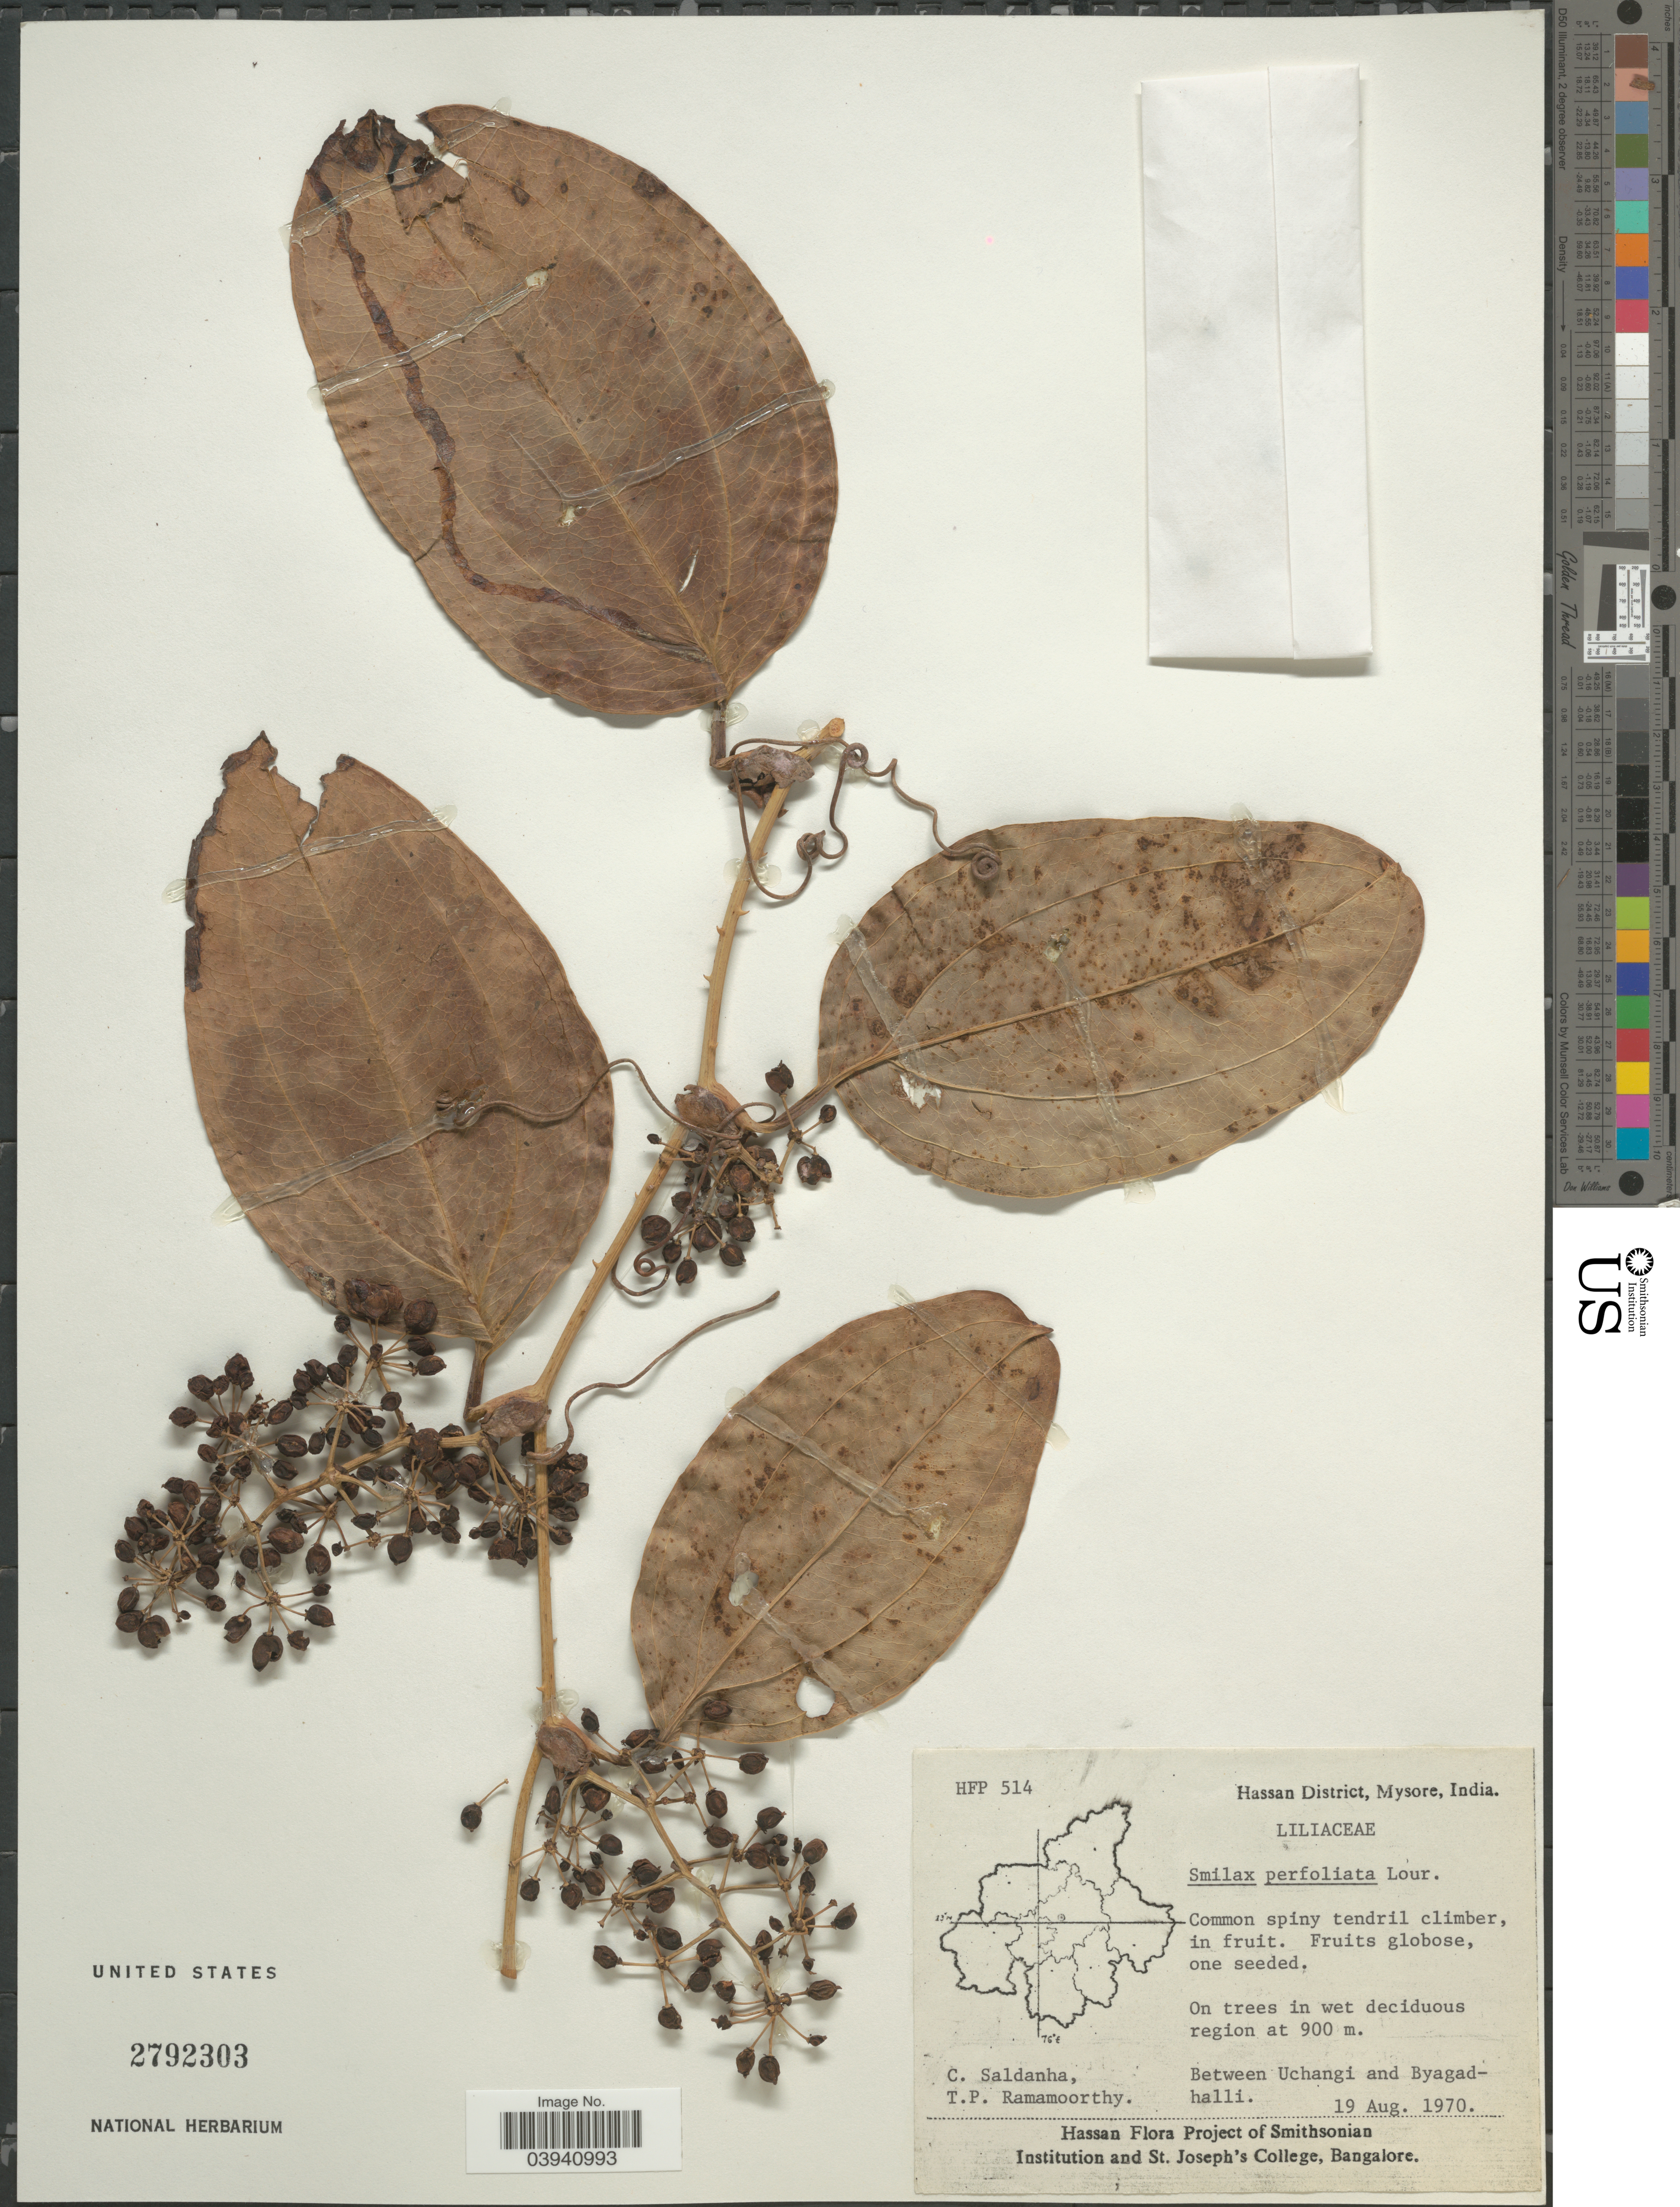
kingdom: Plantae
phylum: Tracheophyta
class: Liliopsida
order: Liliales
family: Smilacaceae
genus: Smilax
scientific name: Smilax perfoliata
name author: Lour.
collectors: C. Saldanha & T. P. Ramamoorthy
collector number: HFP514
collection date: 1970-08-19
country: India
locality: Hassan District, Mysore. On trees in wet deciduous region. Between Uchangi and Byagadhalli.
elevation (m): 900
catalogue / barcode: US 2792303